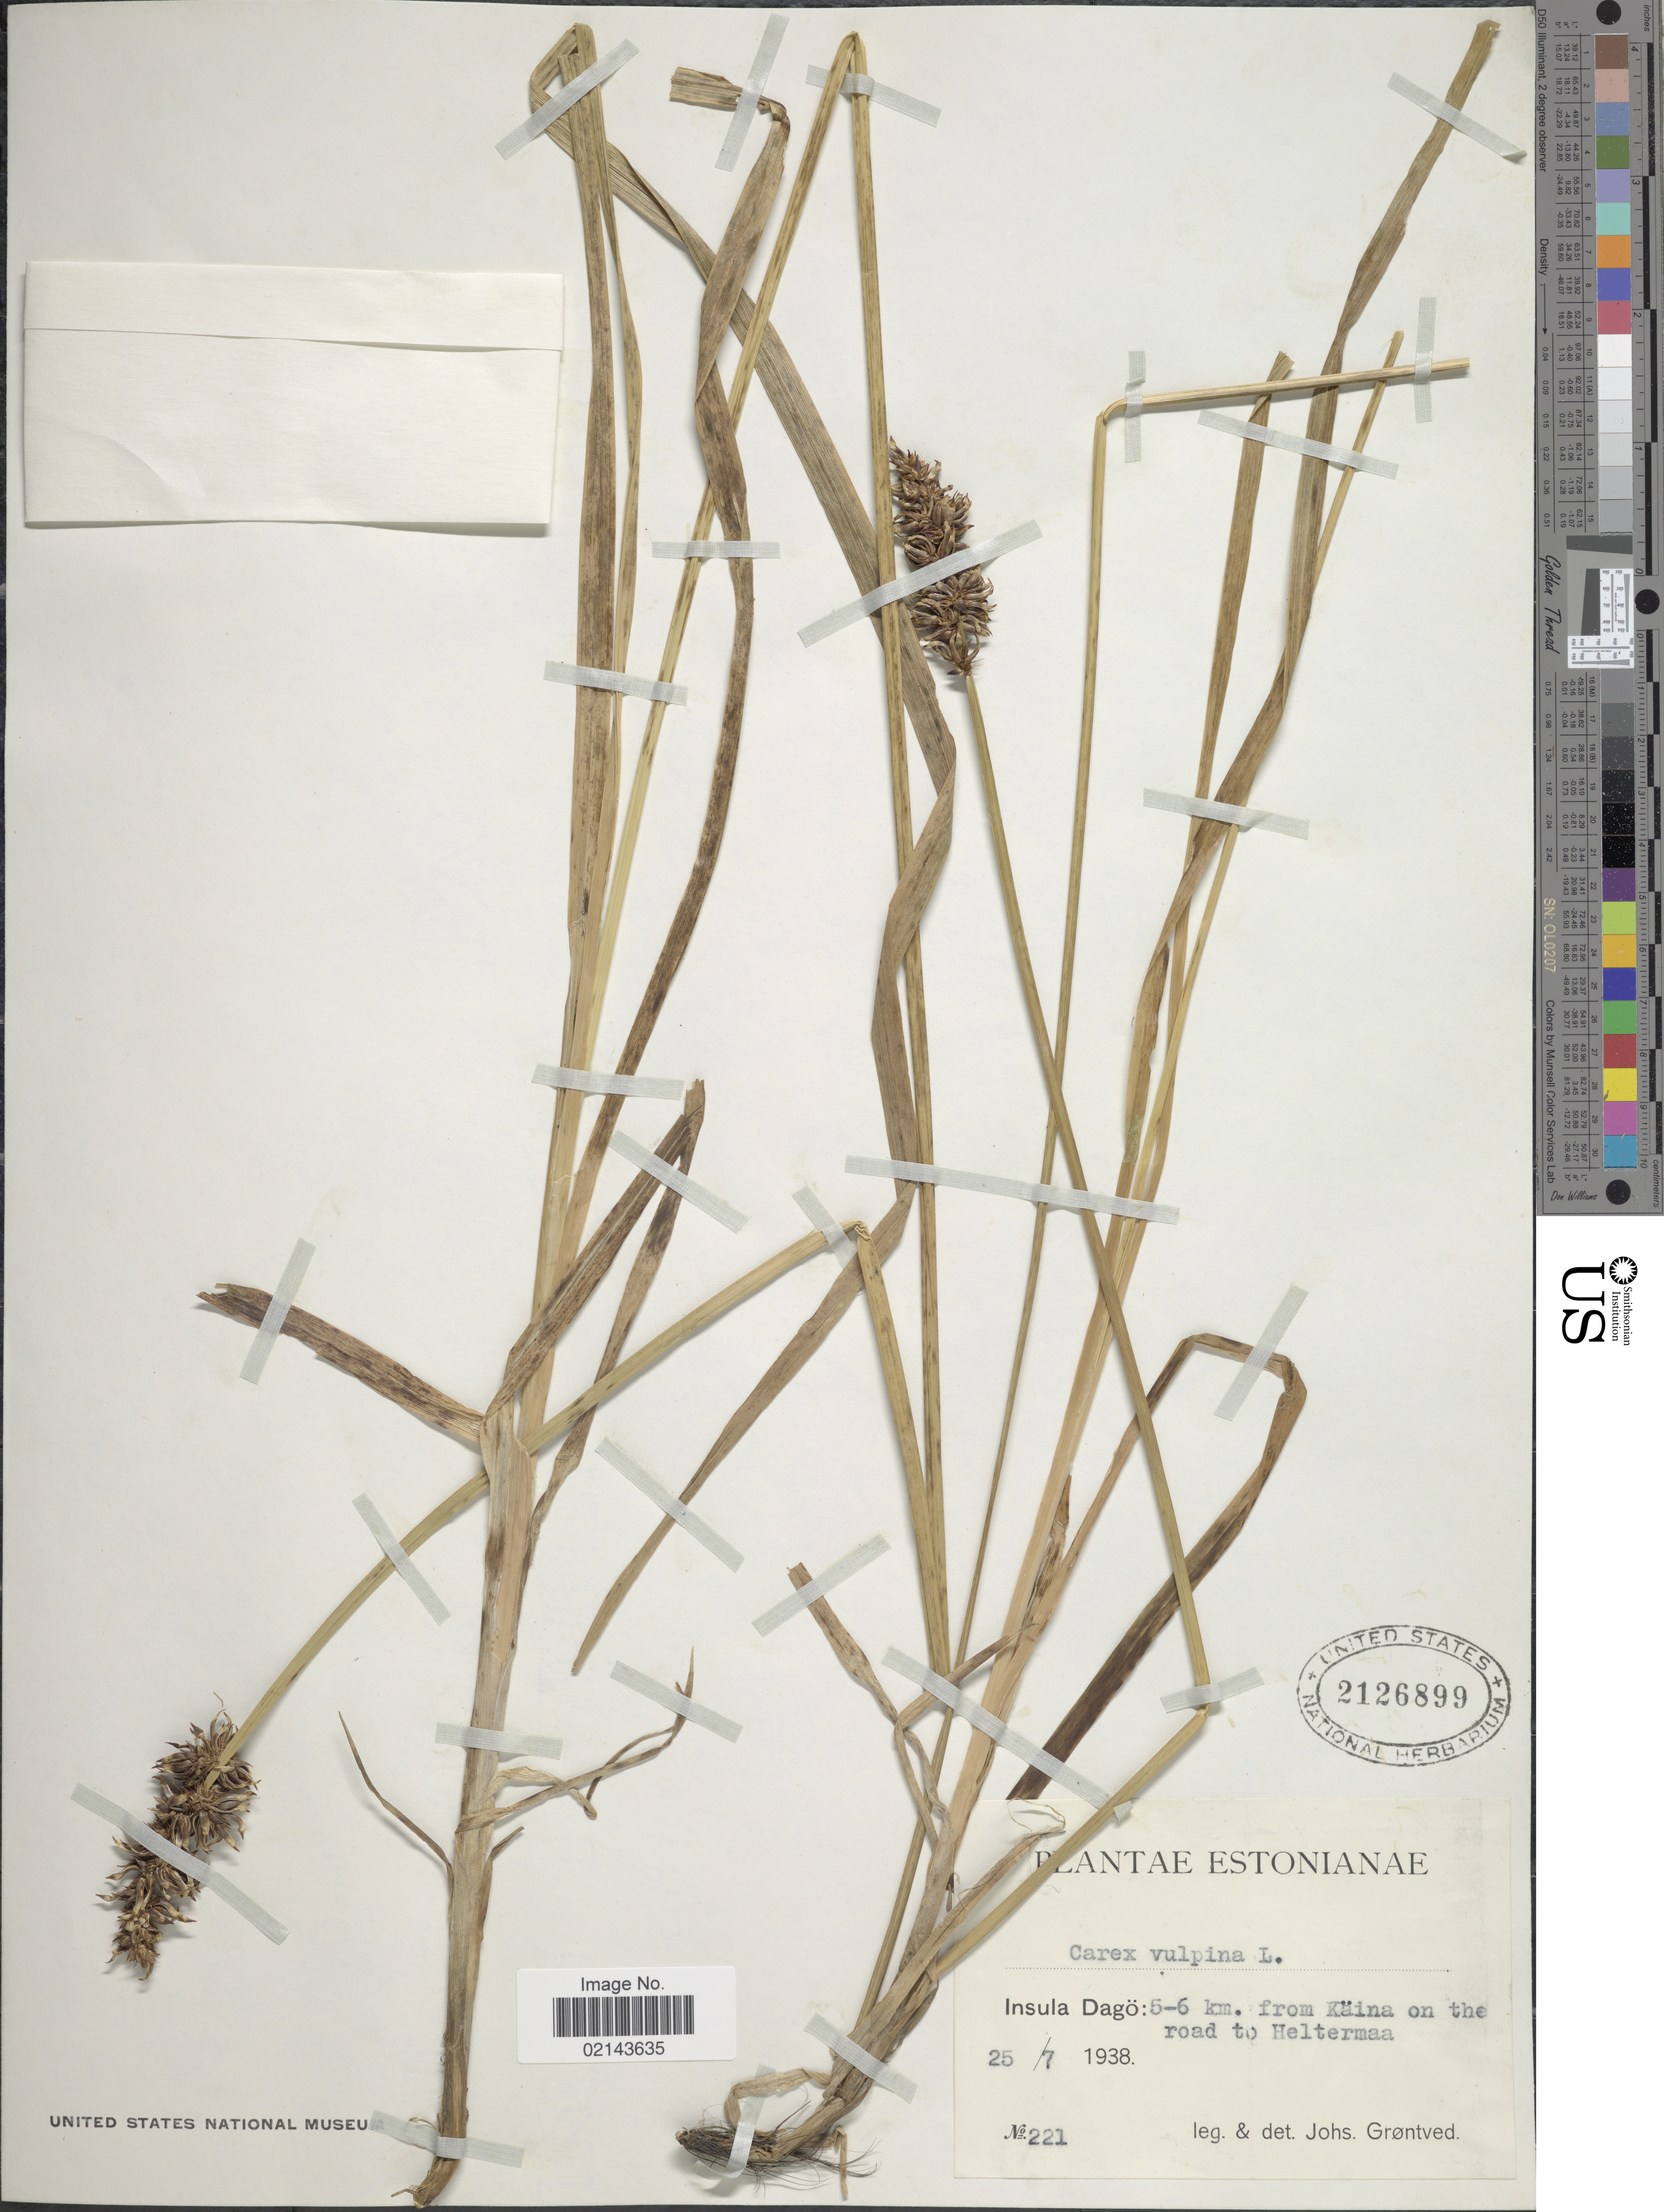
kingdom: Plantae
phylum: Tracheophyta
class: Liliopsida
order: Poales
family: Cyperaceae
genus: Carex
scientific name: Carex vulpina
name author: L.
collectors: J. Grøntved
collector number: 221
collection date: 1938-07-25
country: Estonia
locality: Insula Dagö: 5-6 km from Käina on the road to Heltermaa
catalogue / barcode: US 2126899